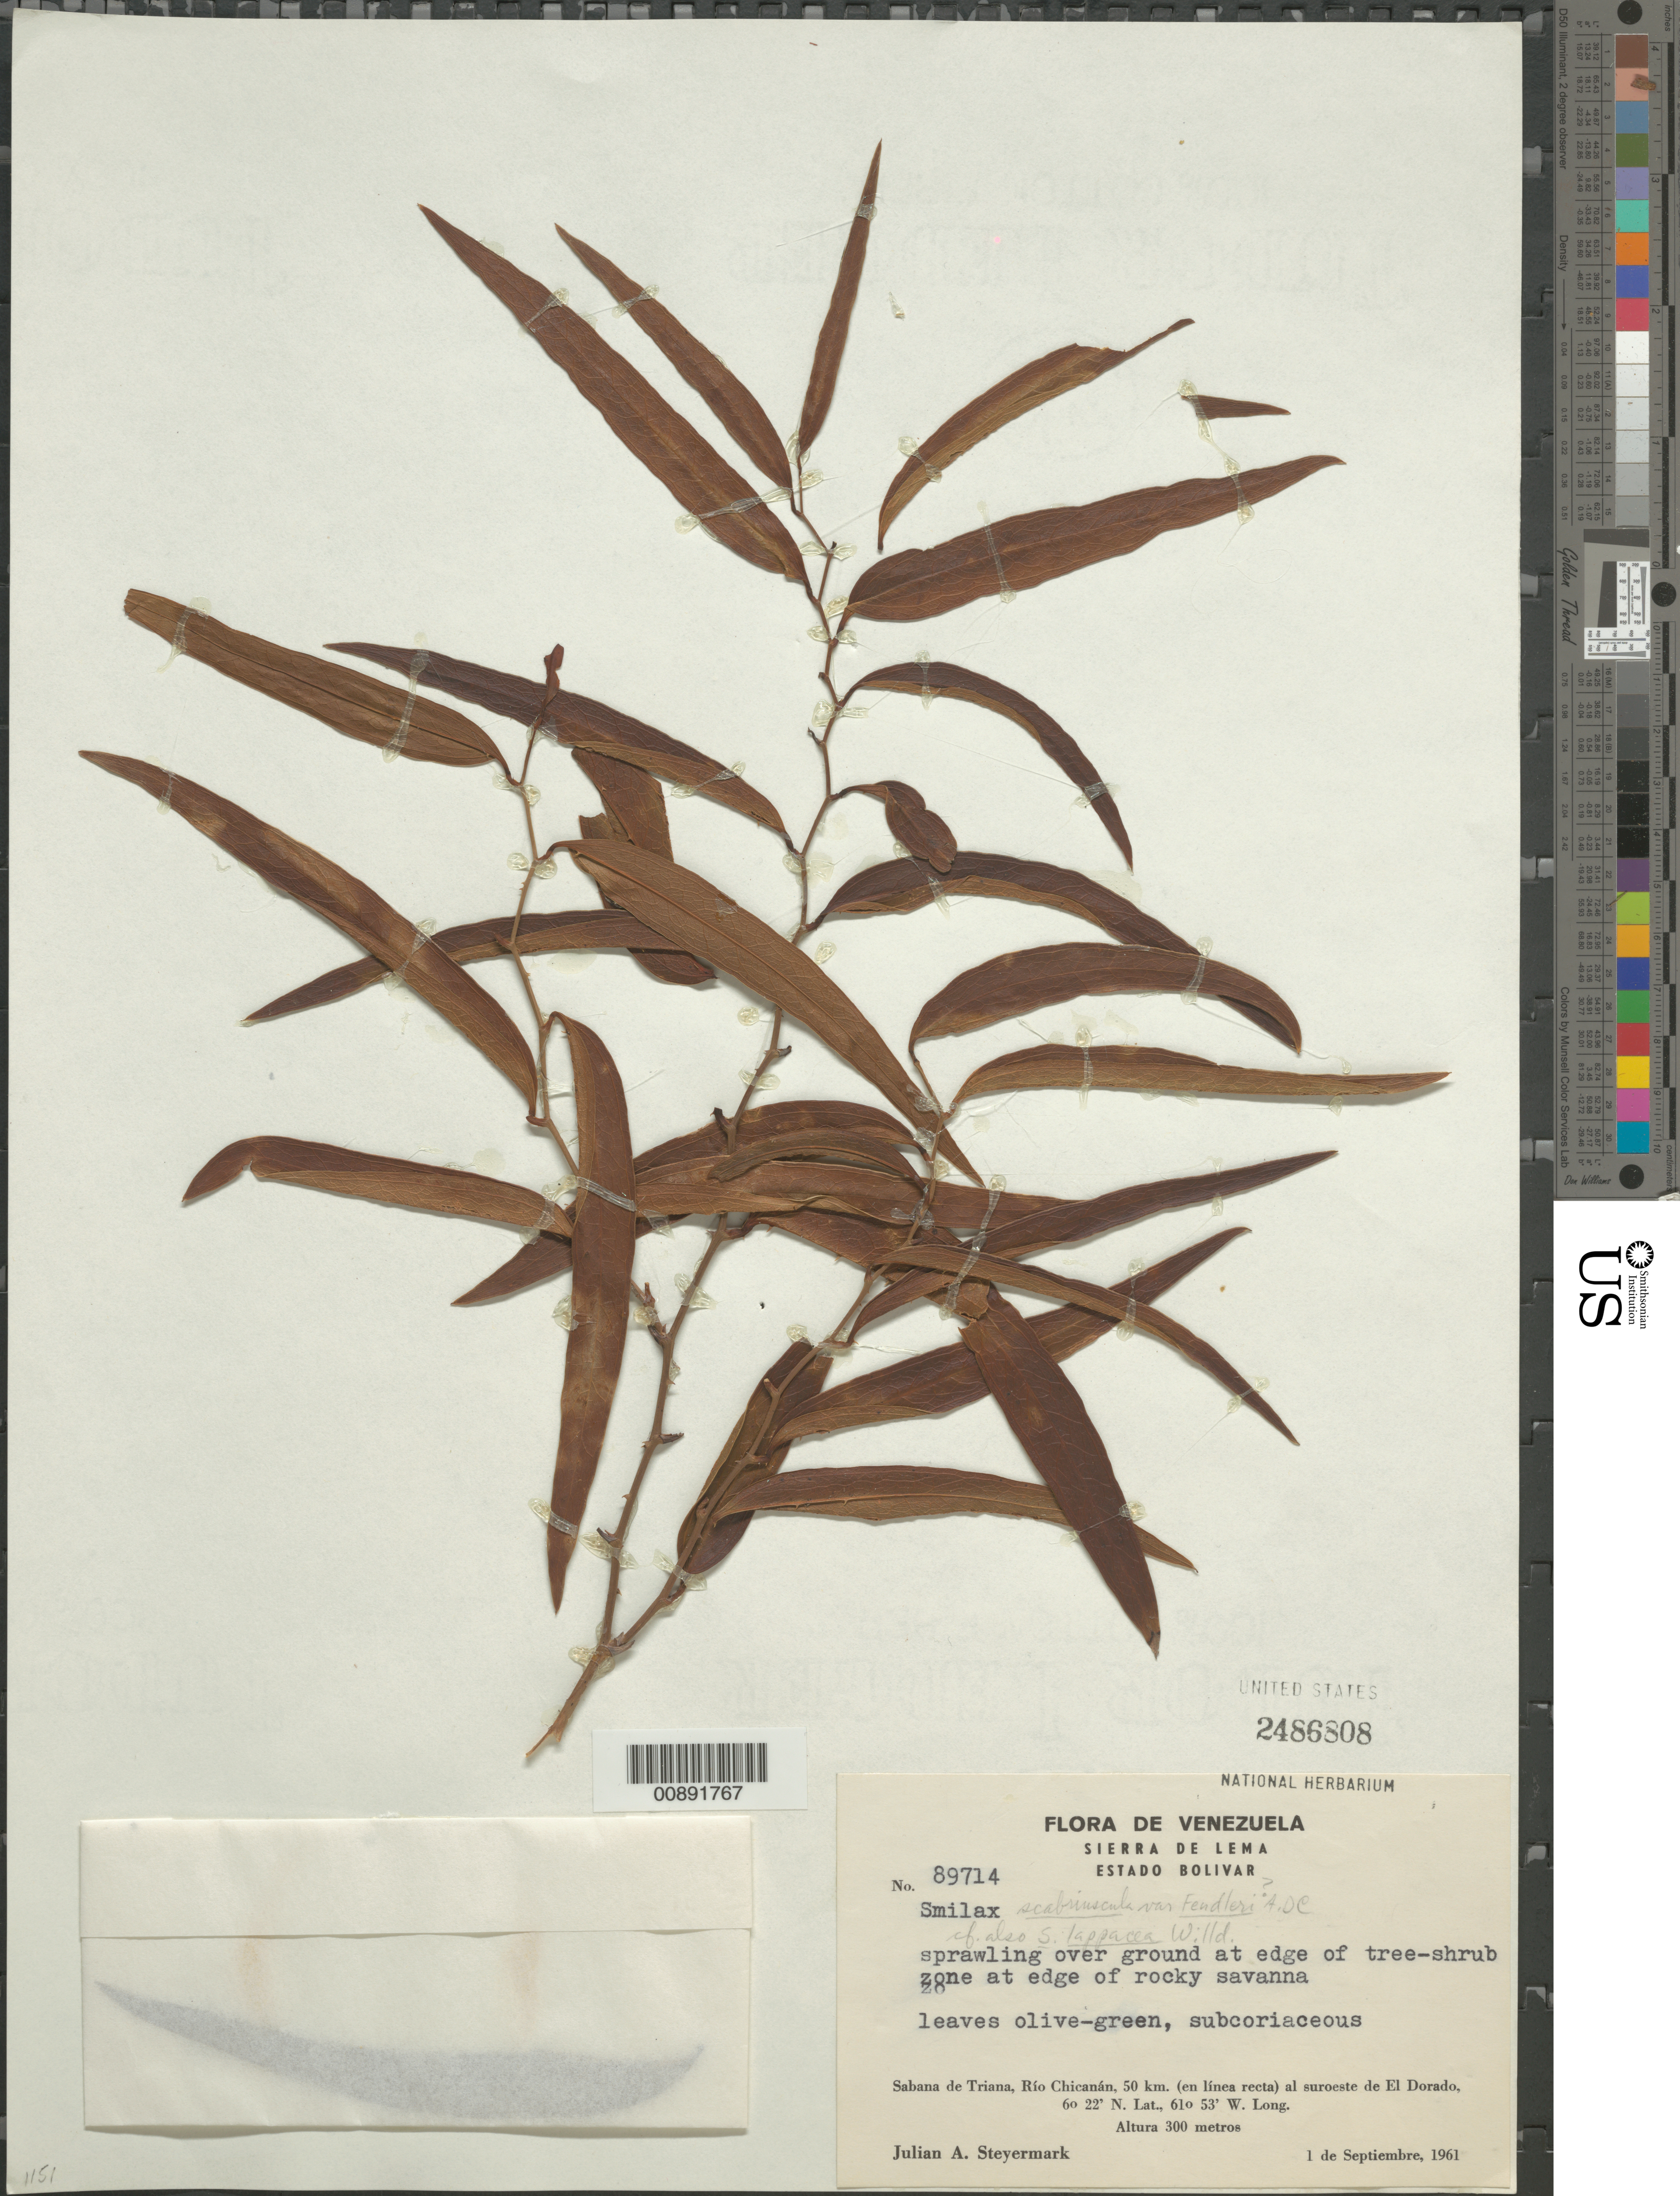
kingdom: Plantae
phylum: Tracheophyta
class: Liliopsida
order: Liliales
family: Smilacaceae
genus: Smilax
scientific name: Smilax scabriuscula var. fendleri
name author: A. DC.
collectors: J. Steyermark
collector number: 89714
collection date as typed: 1-Sep-61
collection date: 1961-09-01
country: Venezuela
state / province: Bolívar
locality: Sabana de Triana, Río Chicanán, 50 km (in línea recta) al SW de El Dorado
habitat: Edge of tree-shrub zone at edge of rocky savanna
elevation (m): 300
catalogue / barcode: US 2486808